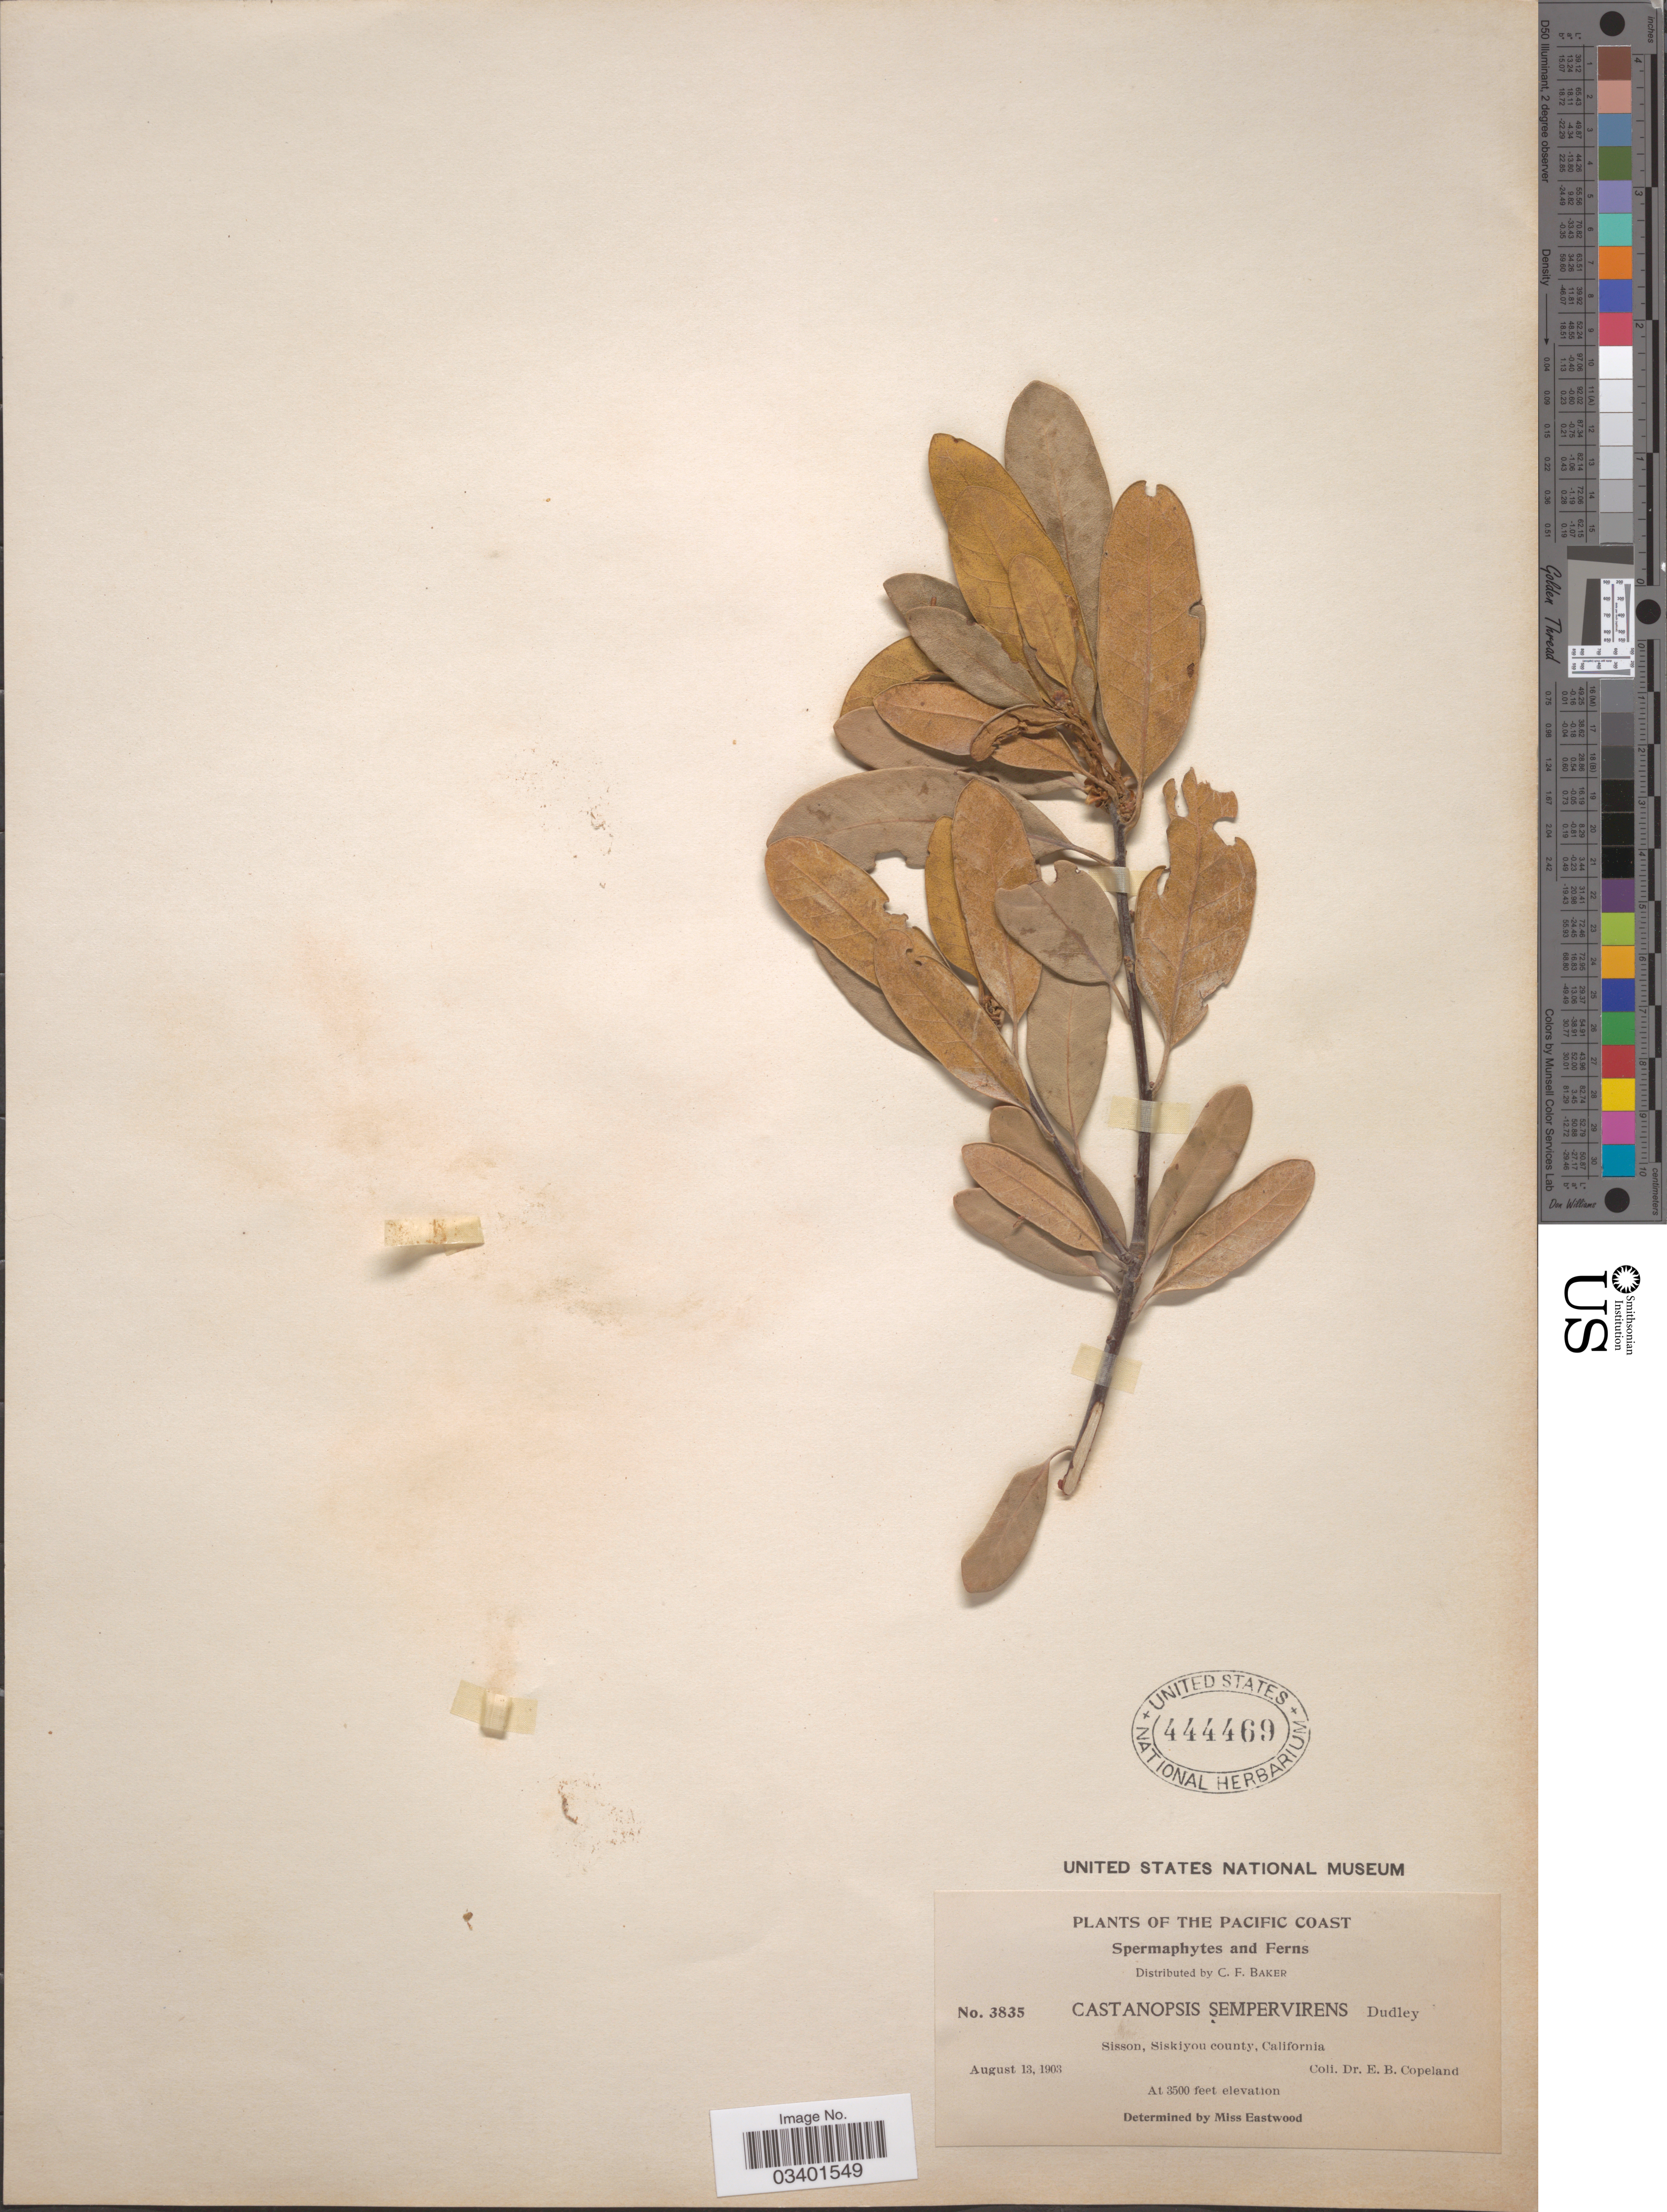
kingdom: Plantae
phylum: Tracheophyta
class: Magnoliopsida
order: Fagales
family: Fagaceae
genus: Chrysolepis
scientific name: Chrysolepis sempervirens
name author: (Kellogg) Hjelmq.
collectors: E. B. Copeland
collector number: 3835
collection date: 1903-08-13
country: United States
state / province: California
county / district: Siskiyou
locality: Sisson, Siskiyou county.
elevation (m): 1067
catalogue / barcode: US 444469